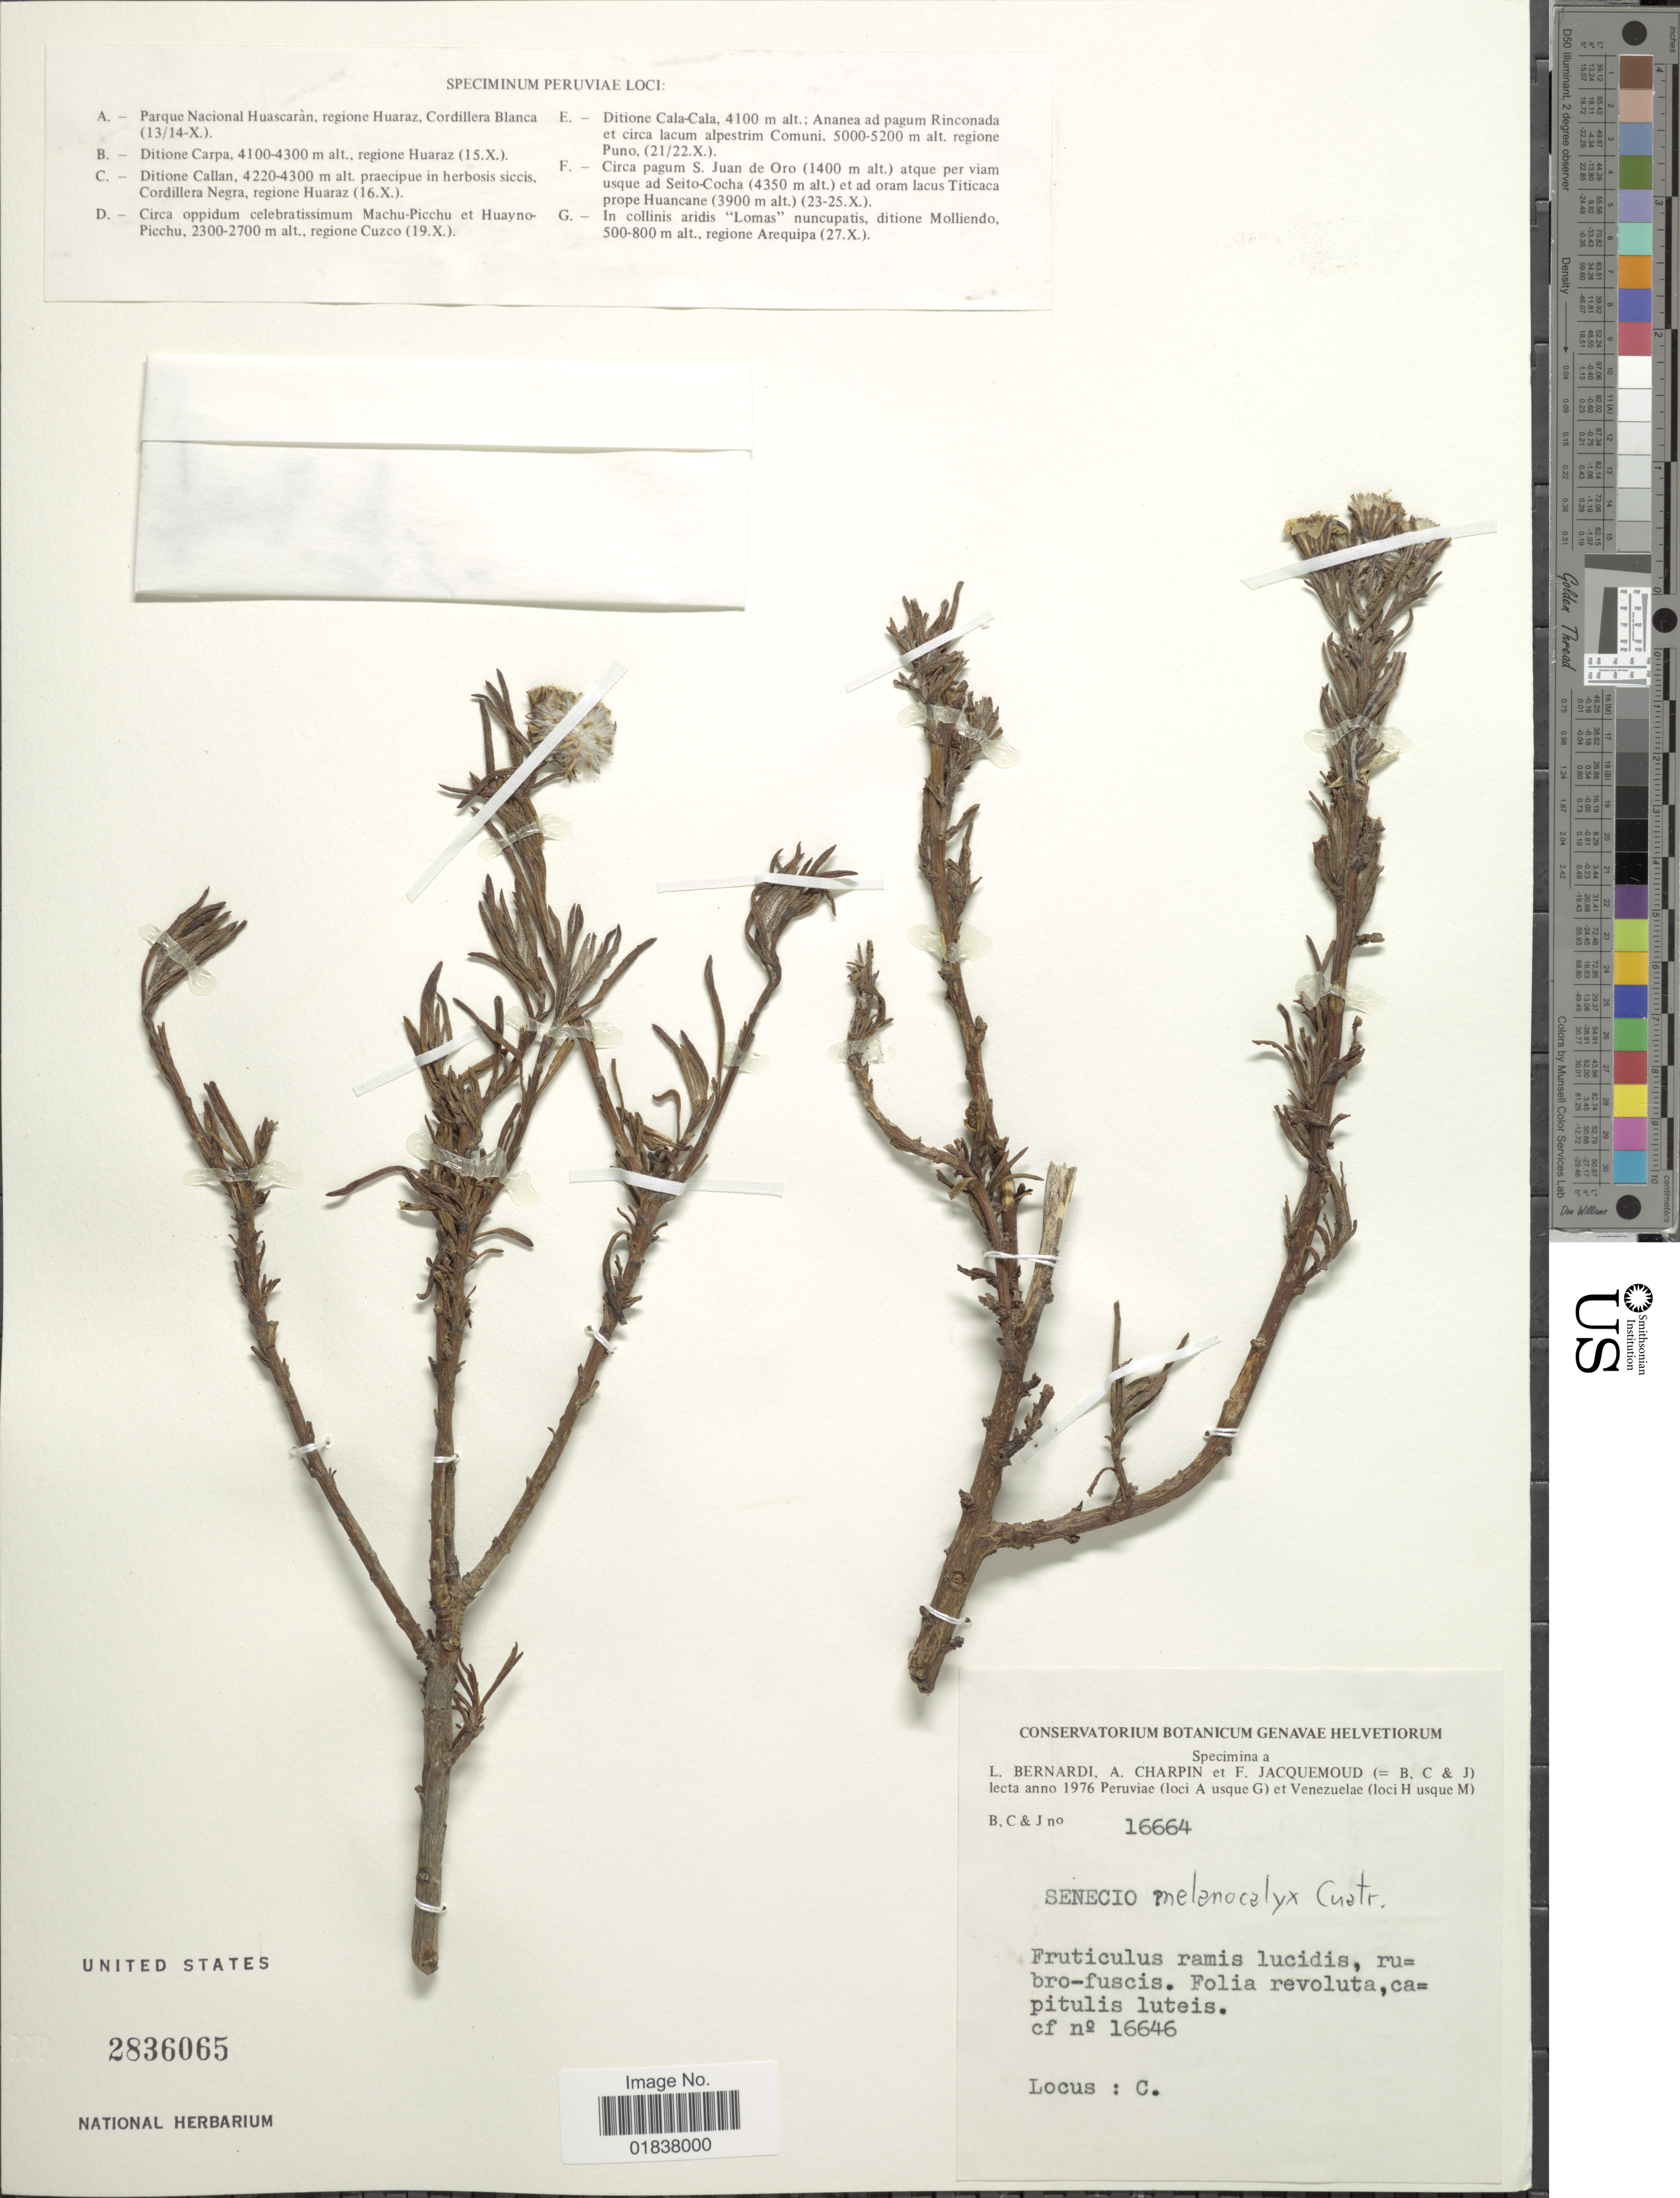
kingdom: Plantae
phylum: Tracheophyta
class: Magnoliopsida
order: Asterales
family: Asteraceae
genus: Senecio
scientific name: Senecio melanocalyx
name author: Cuatrec.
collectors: L. Bernardi, A. Charpin & F. Jacquemoud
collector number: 16664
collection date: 1976-10-16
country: Peru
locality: Ditione Callan, Cordillera Negra, regione Huaraz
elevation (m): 4220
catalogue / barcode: US 2836065